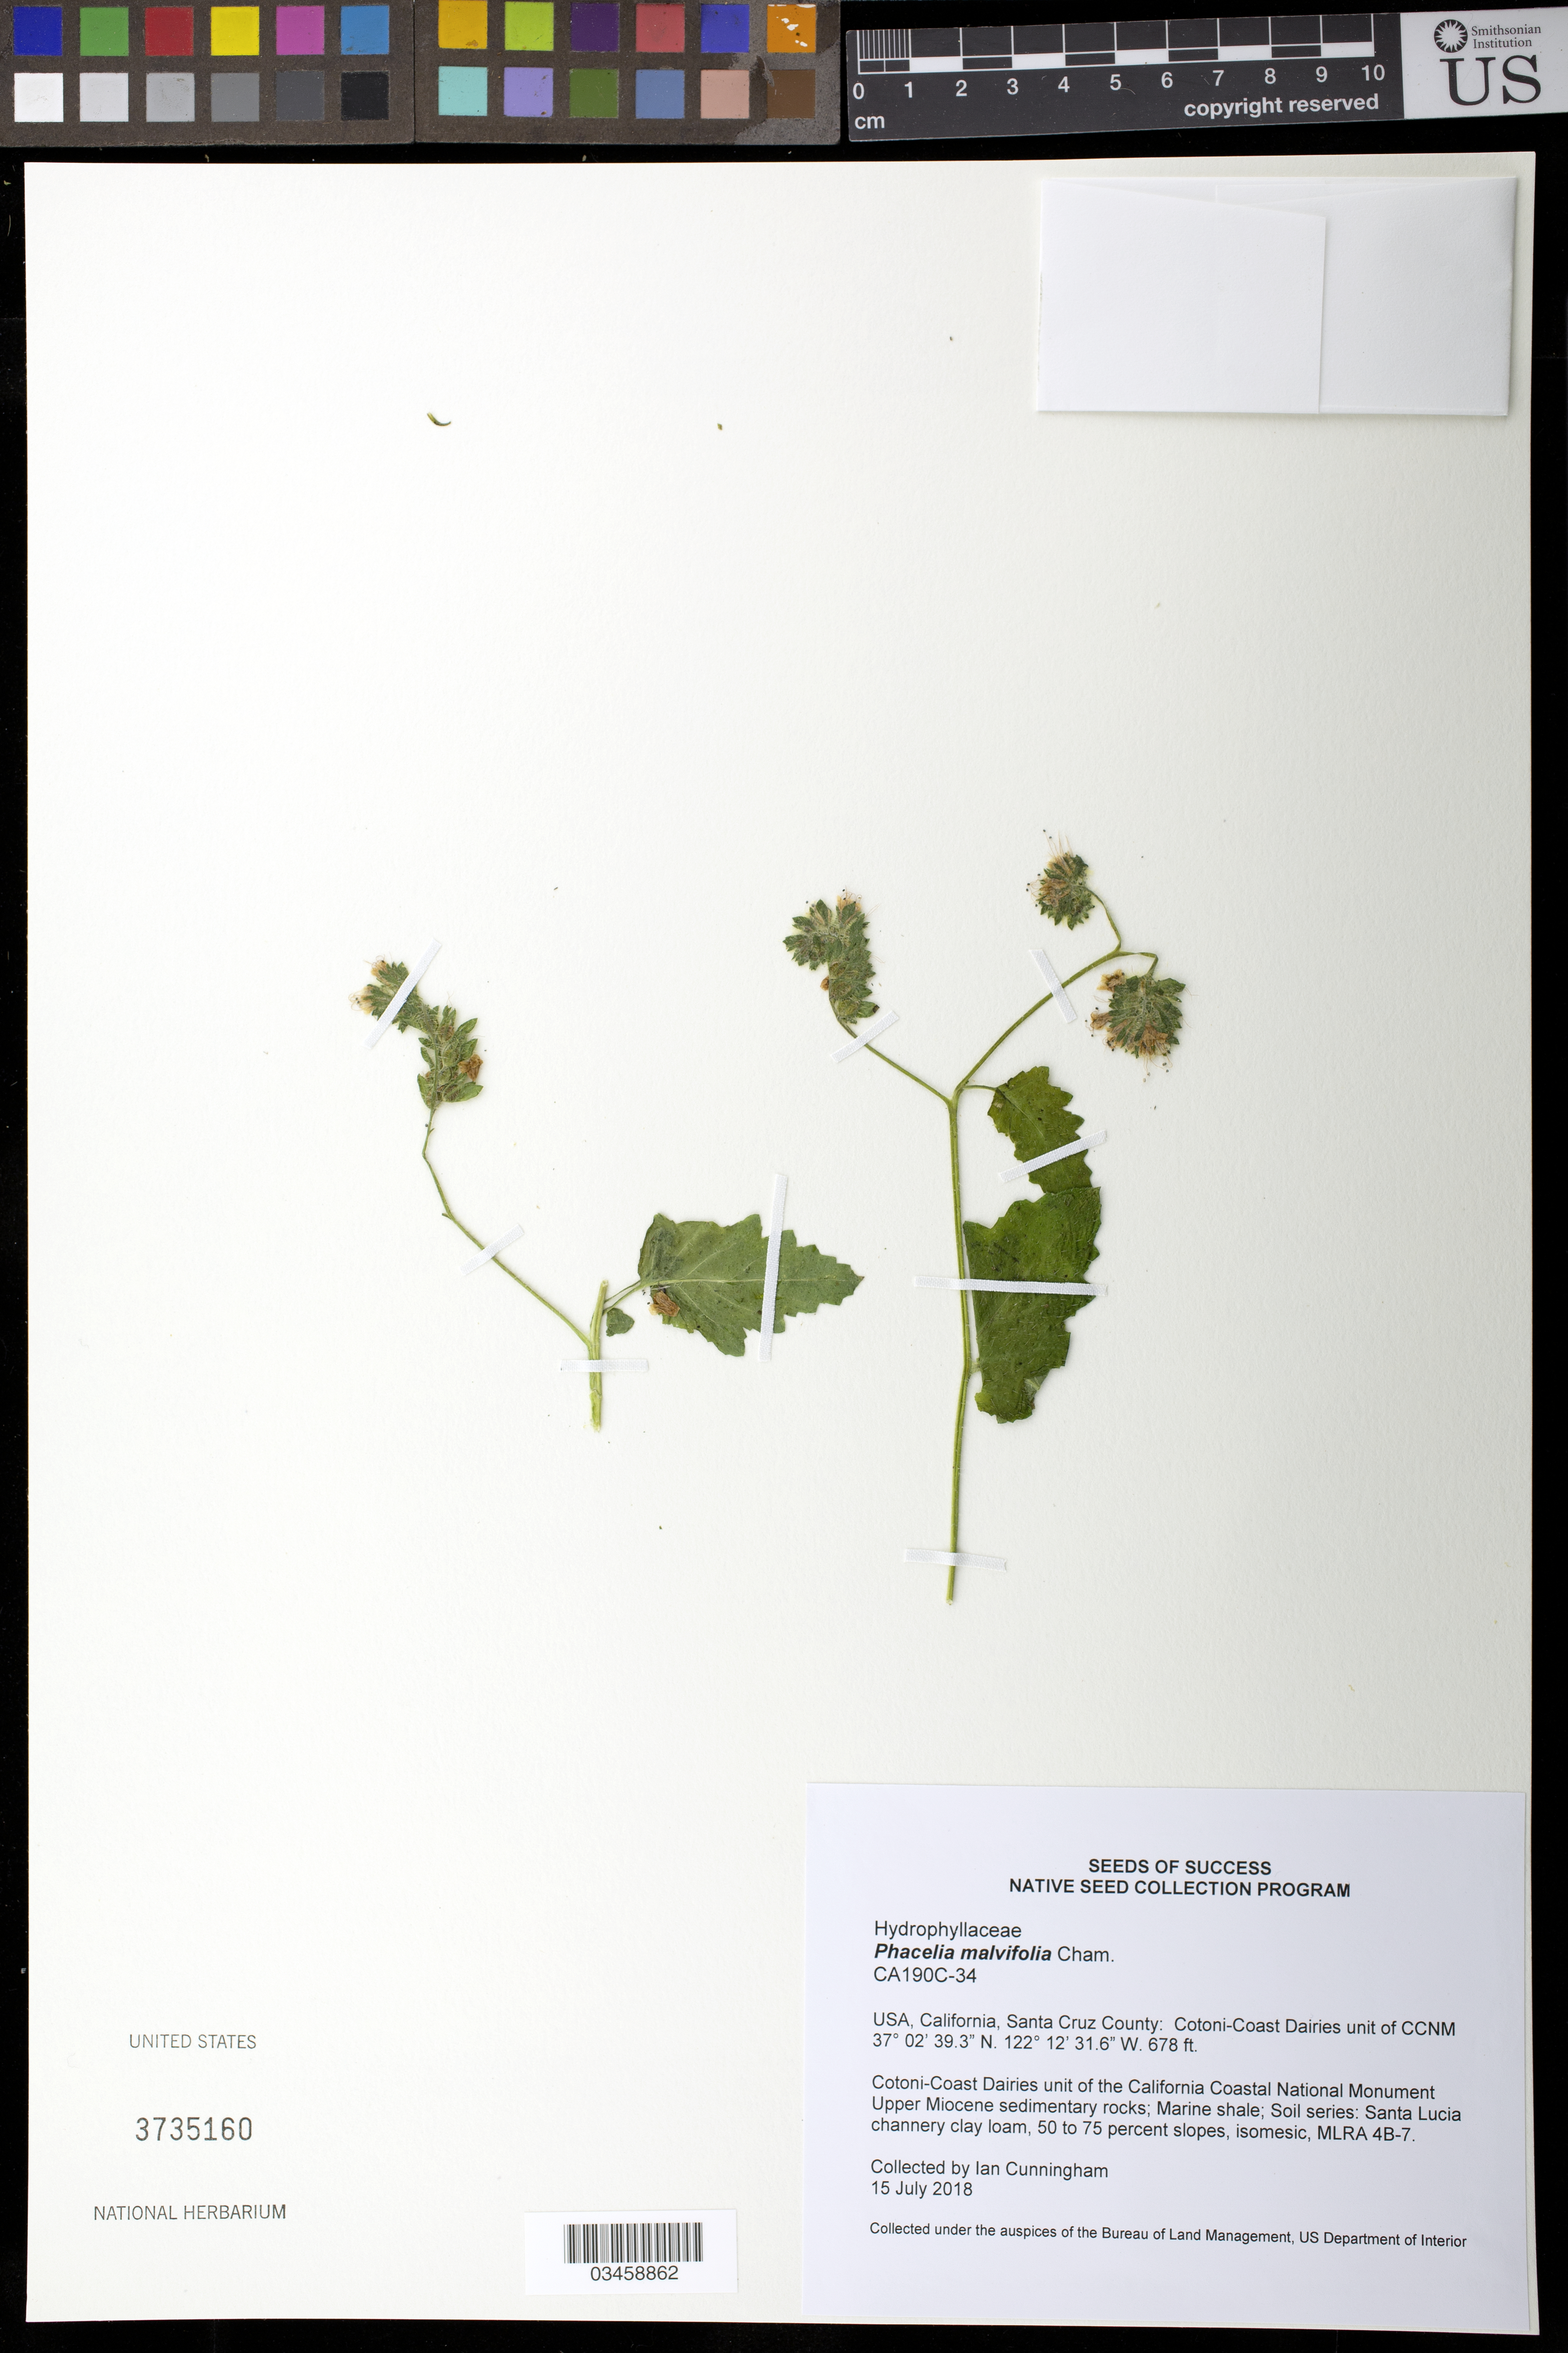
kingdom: Plantae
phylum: Tracheophyta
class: Magnoliopsida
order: Boraginales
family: Hydrophyllaceae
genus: Phacelia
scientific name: Phacelia malvifolia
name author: Cham.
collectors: I. Cunningham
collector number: CA190C-34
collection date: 2018-07-15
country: United States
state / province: California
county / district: Santa Cruz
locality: Cotoni-Coast Dairies unit of the California Coastal National Monument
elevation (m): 207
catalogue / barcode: US 3735160